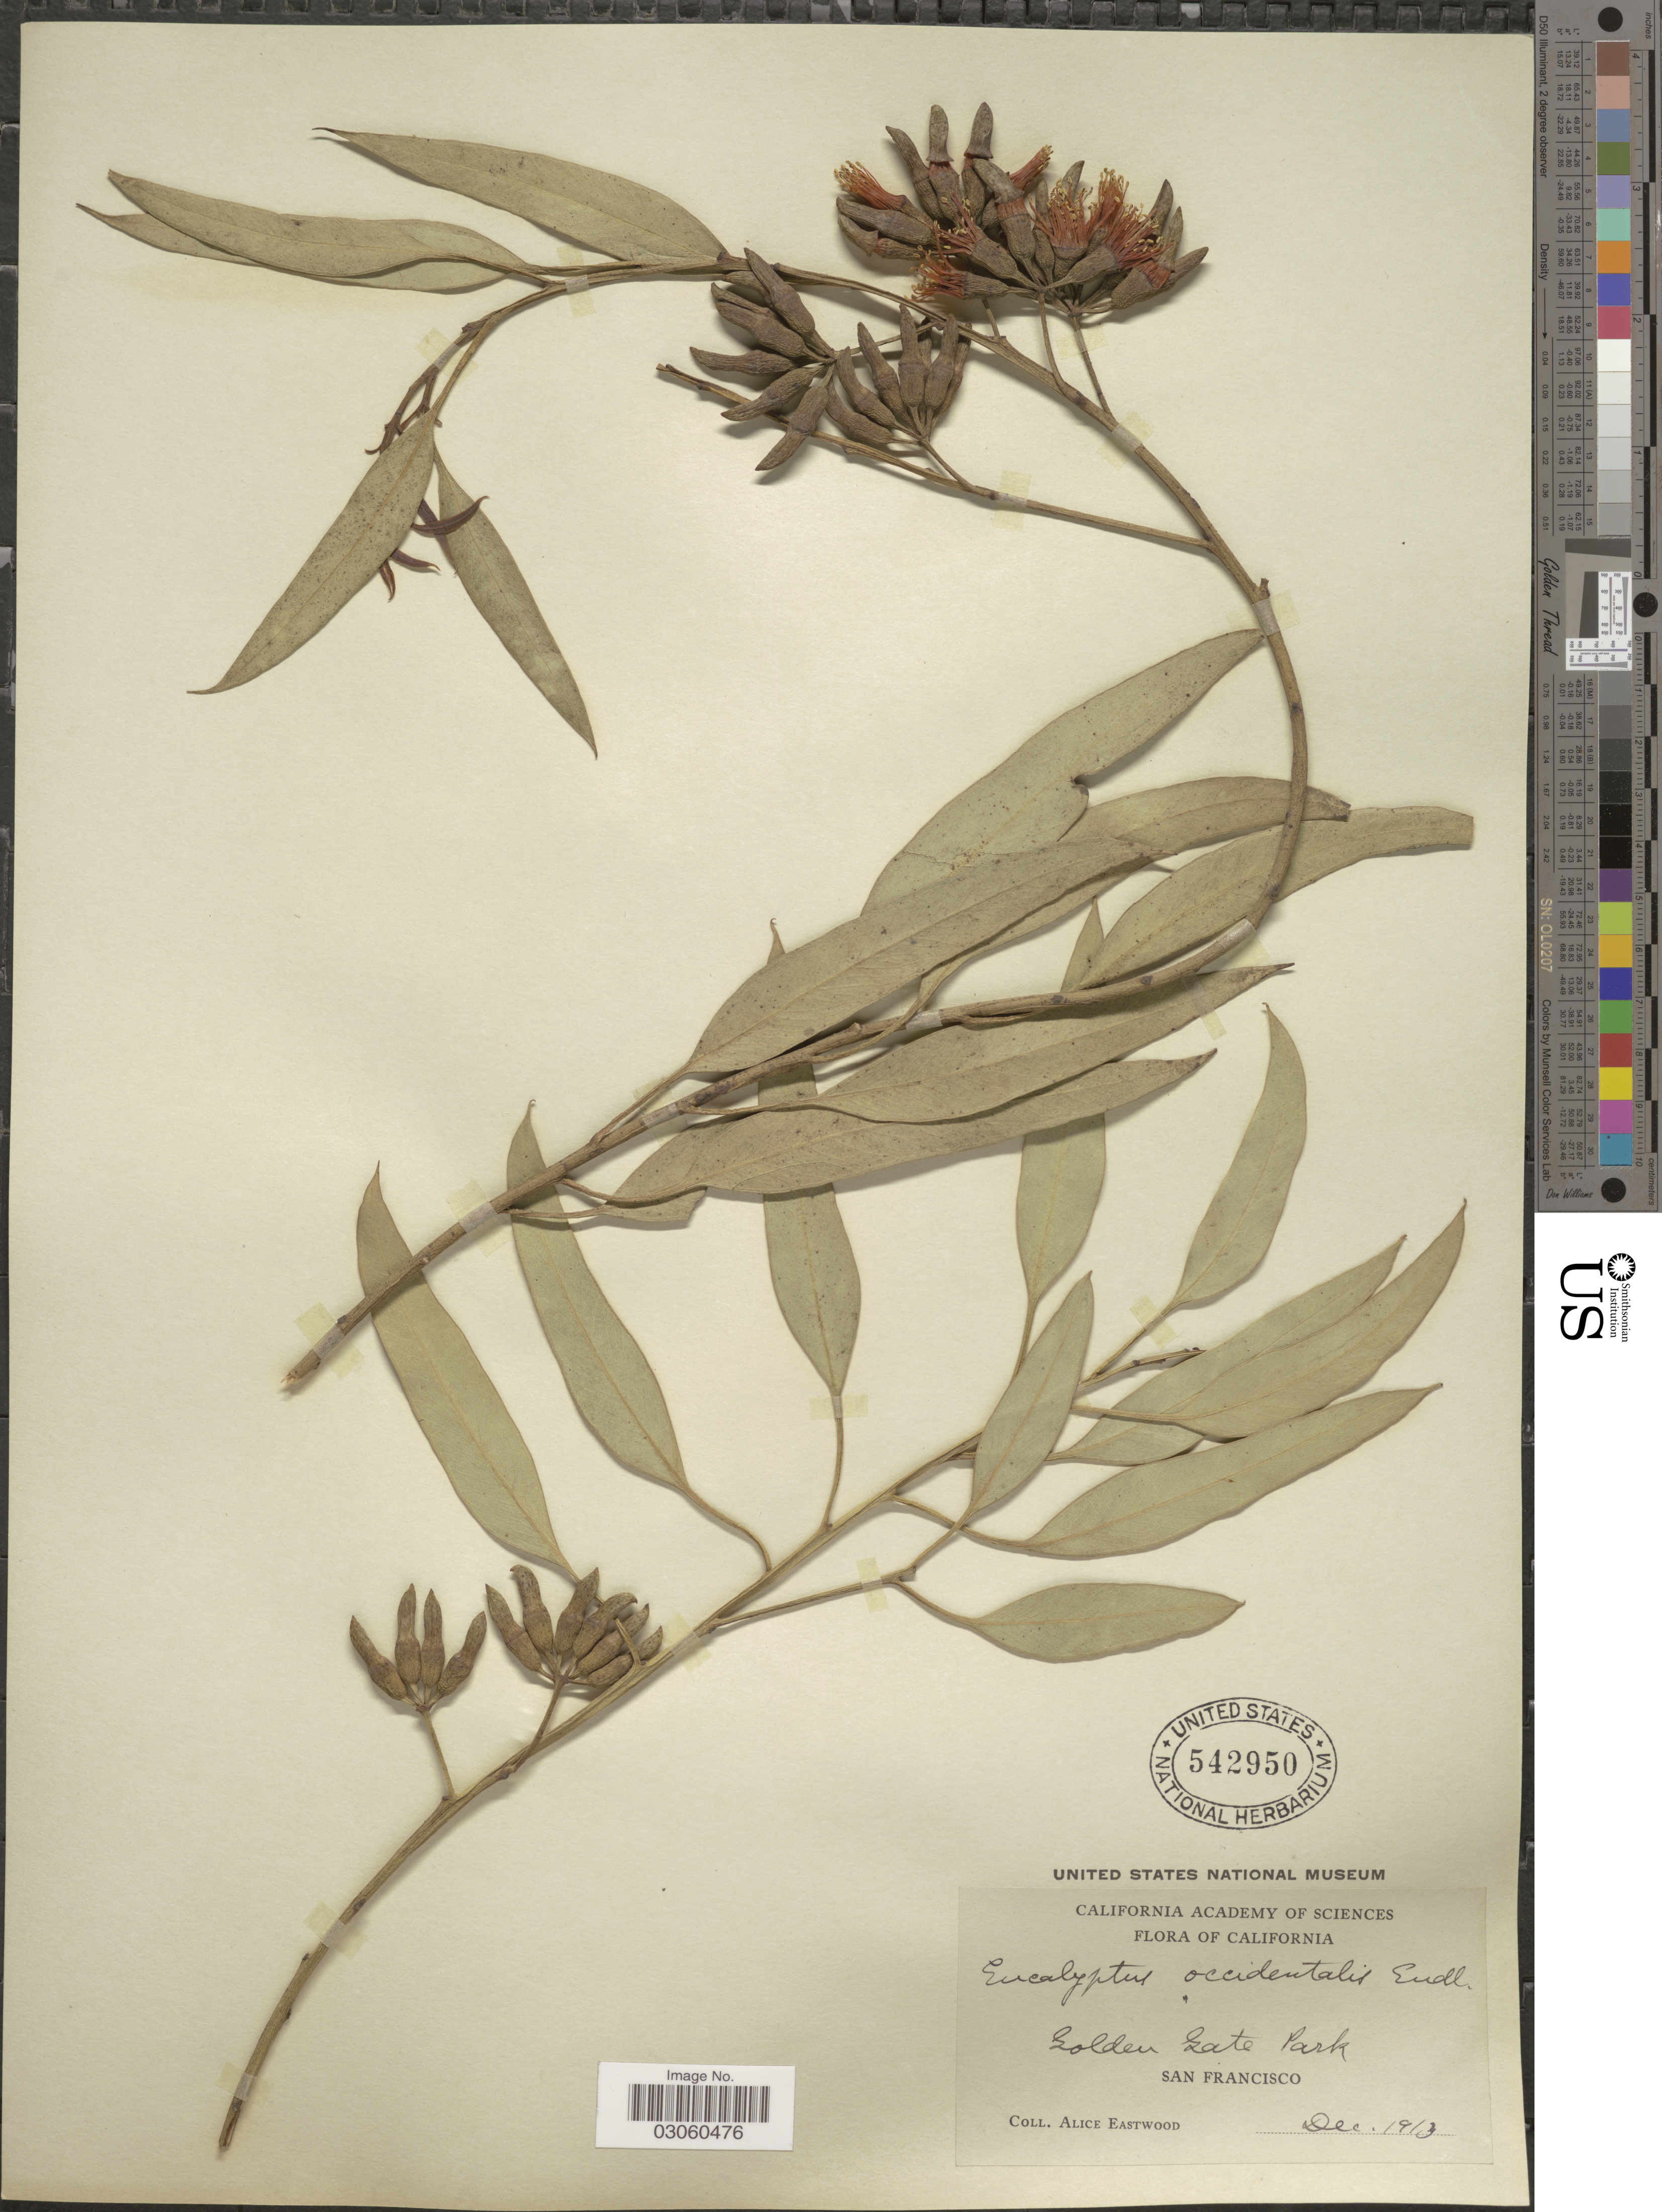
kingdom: Plantae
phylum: Tracheophyta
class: Magnoliopsida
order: Myrtales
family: Myrtaceae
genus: Eucalyptus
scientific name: Eucalyptus occidentalis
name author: Endl.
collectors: A. Eastwood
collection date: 1913-12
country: United States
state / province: California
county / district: San Francisco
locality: Golden Gate Park. San Francisco.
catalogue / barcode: US 542950